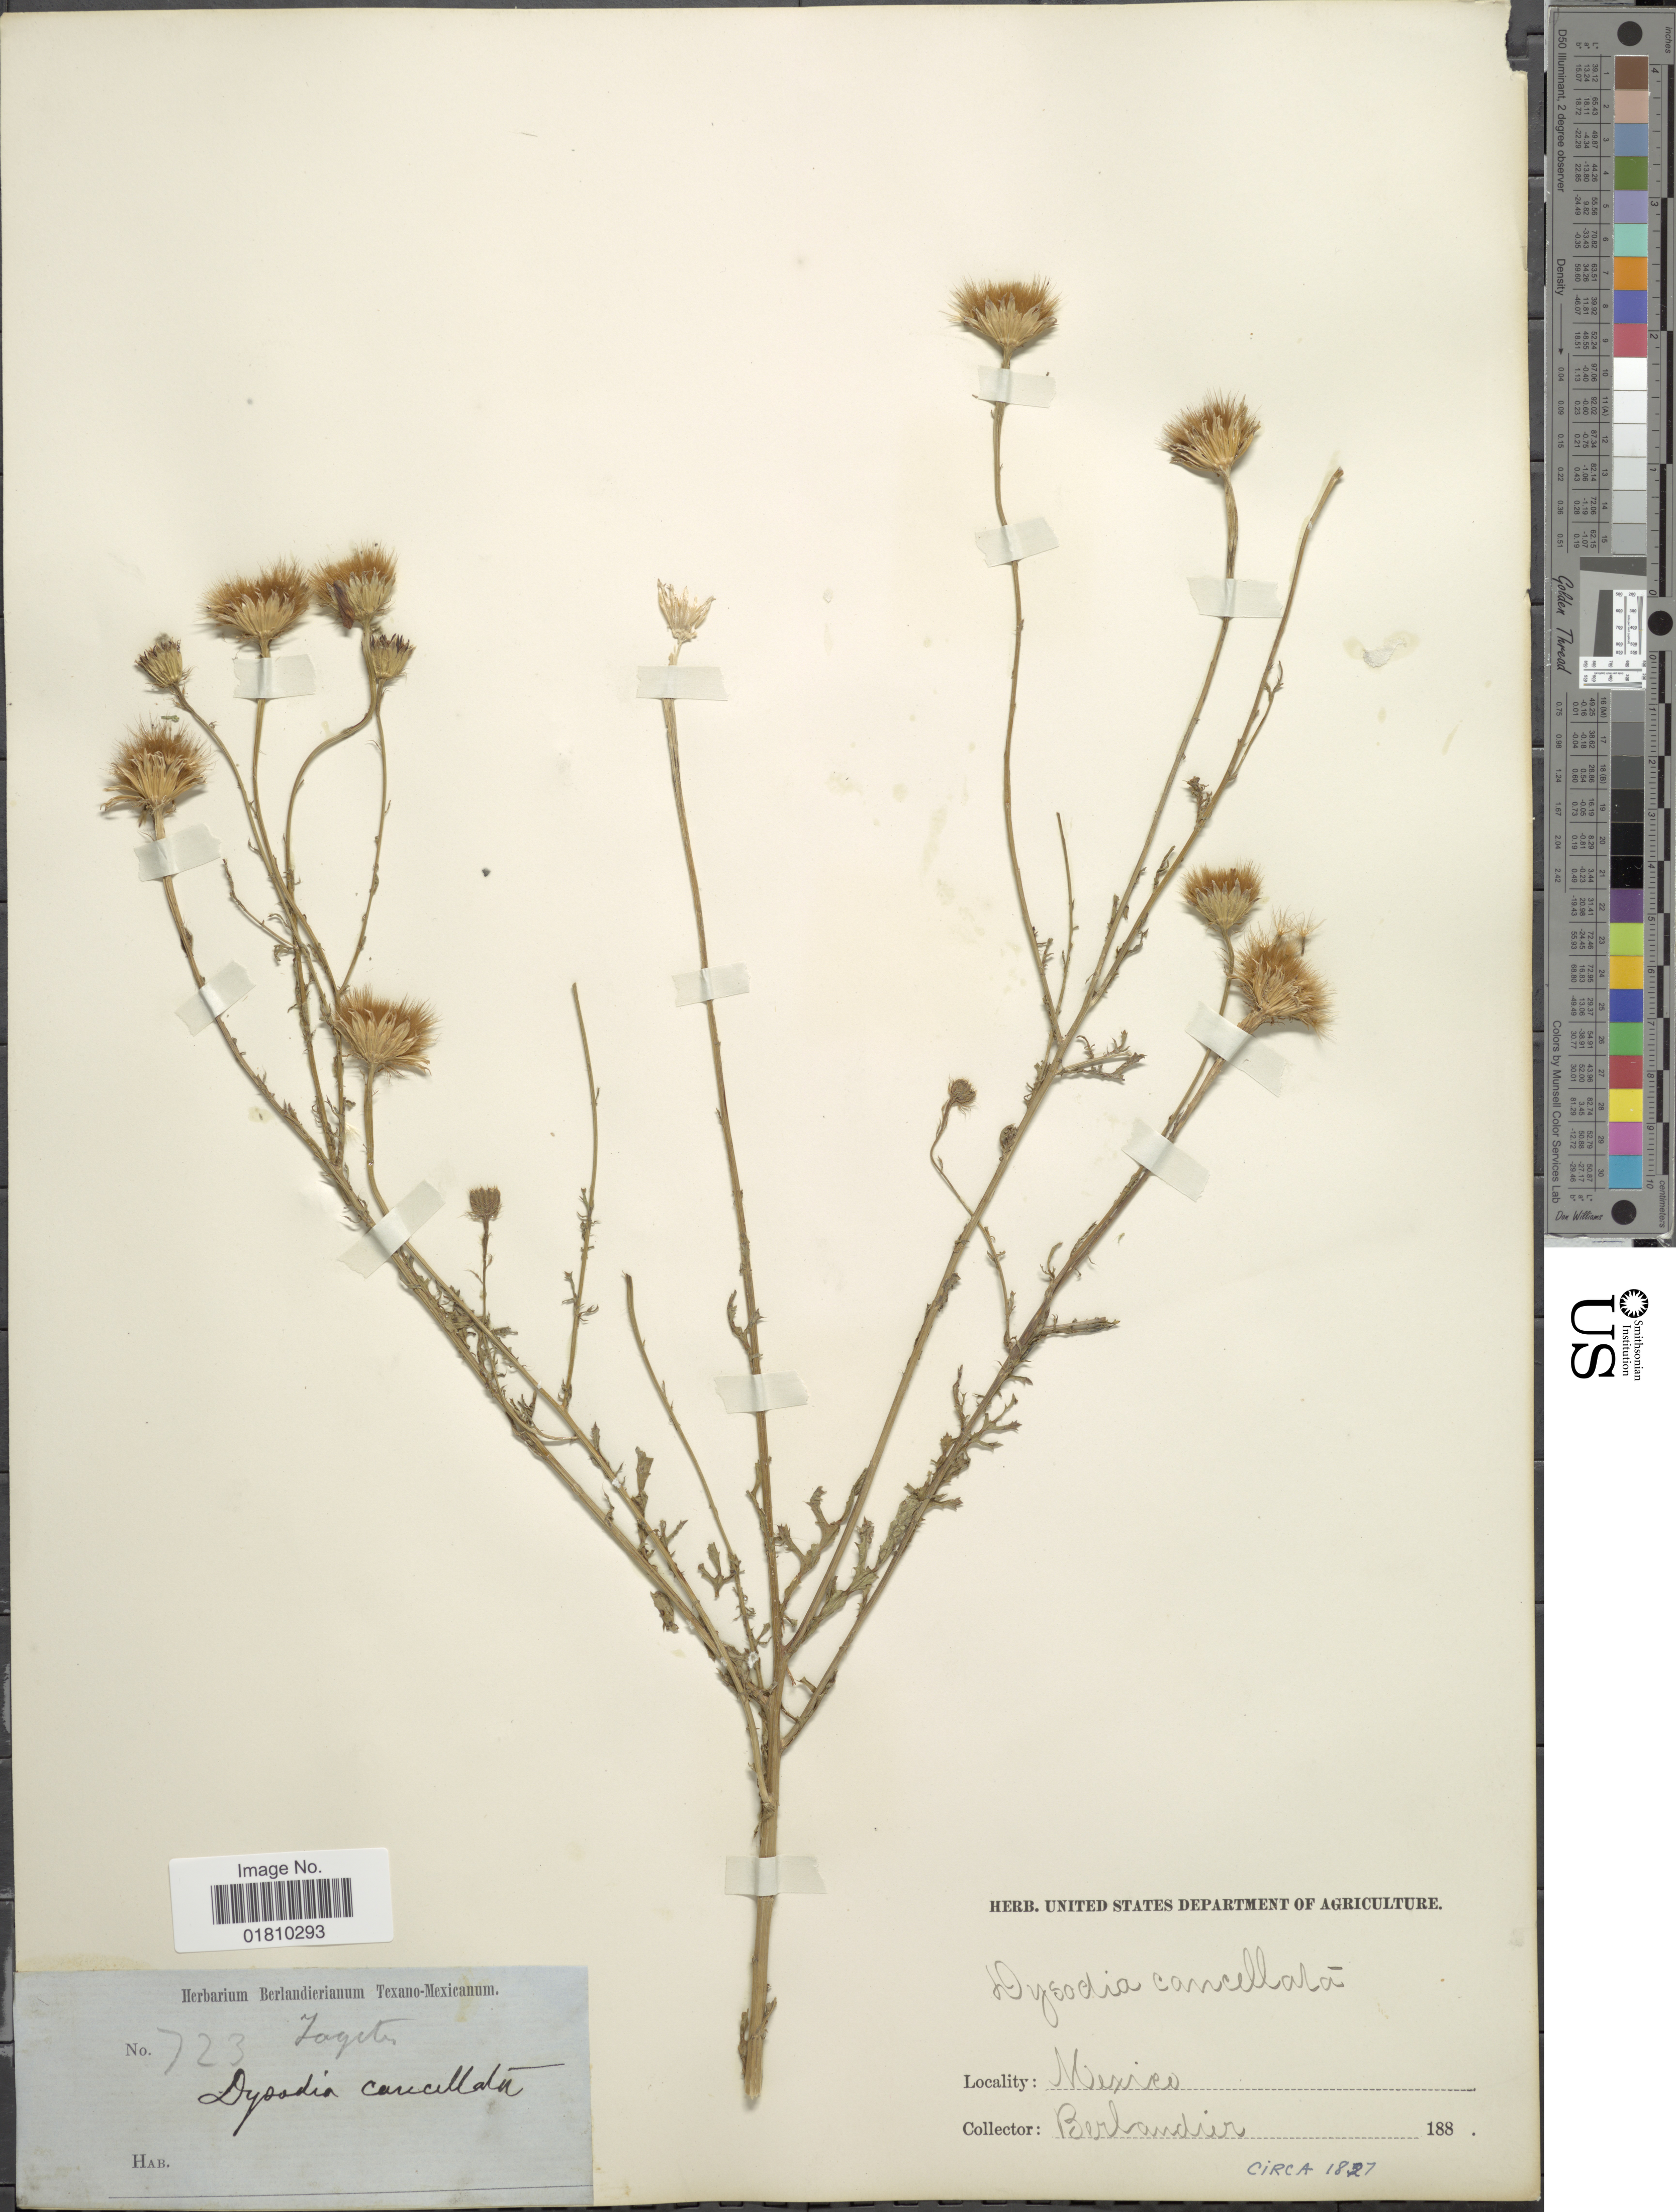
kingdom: Plantae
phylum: Tracheophyta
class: Magnoliopsida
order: Asterales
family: Asteraceae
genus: Adenophyllum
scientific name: Adenophyllum porophyllum var. cancellatum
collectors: J. L. Berlandier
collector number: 723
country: Mexico